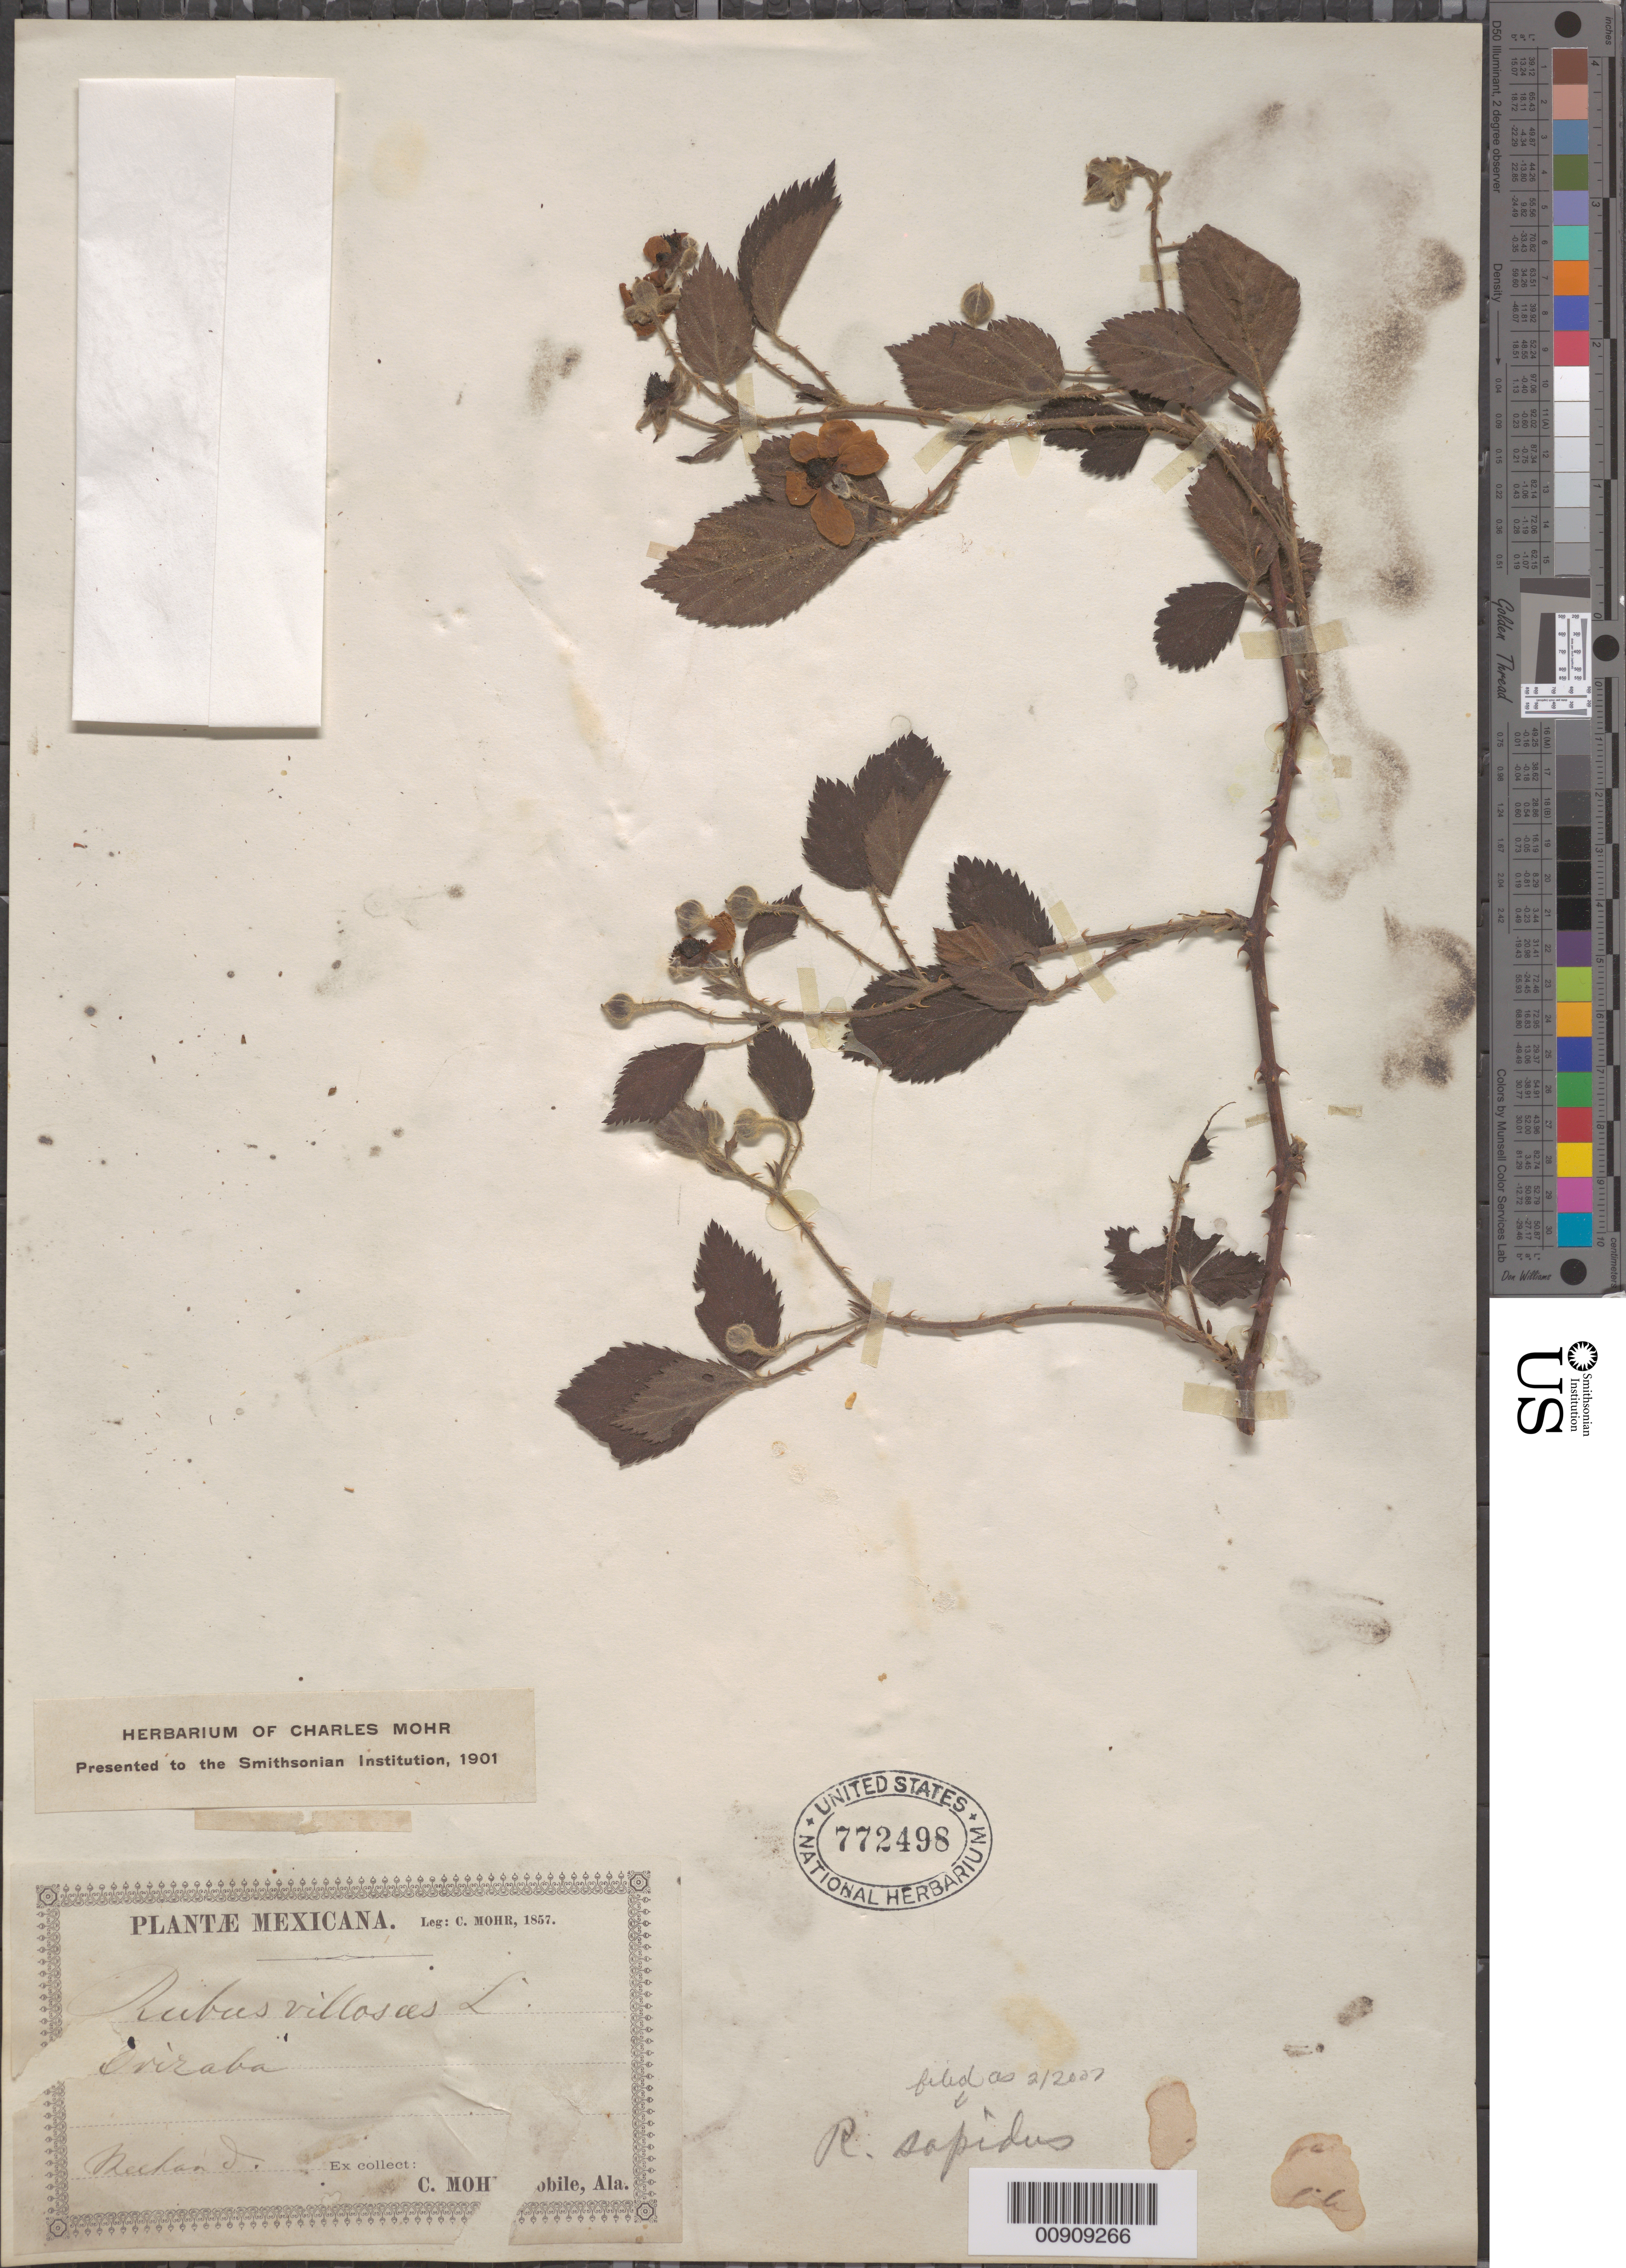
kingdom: Plantae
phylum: Tracheophyta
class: Magnoliopsida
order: Rosales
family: Rosaceae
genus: Rubus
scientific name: Rubus sapidus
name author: Schltdl.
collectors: C. T. Mohr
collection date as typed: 1857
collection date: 1857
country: Mexico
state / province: Veracruz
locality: Orizaba.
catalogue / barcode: US 772498